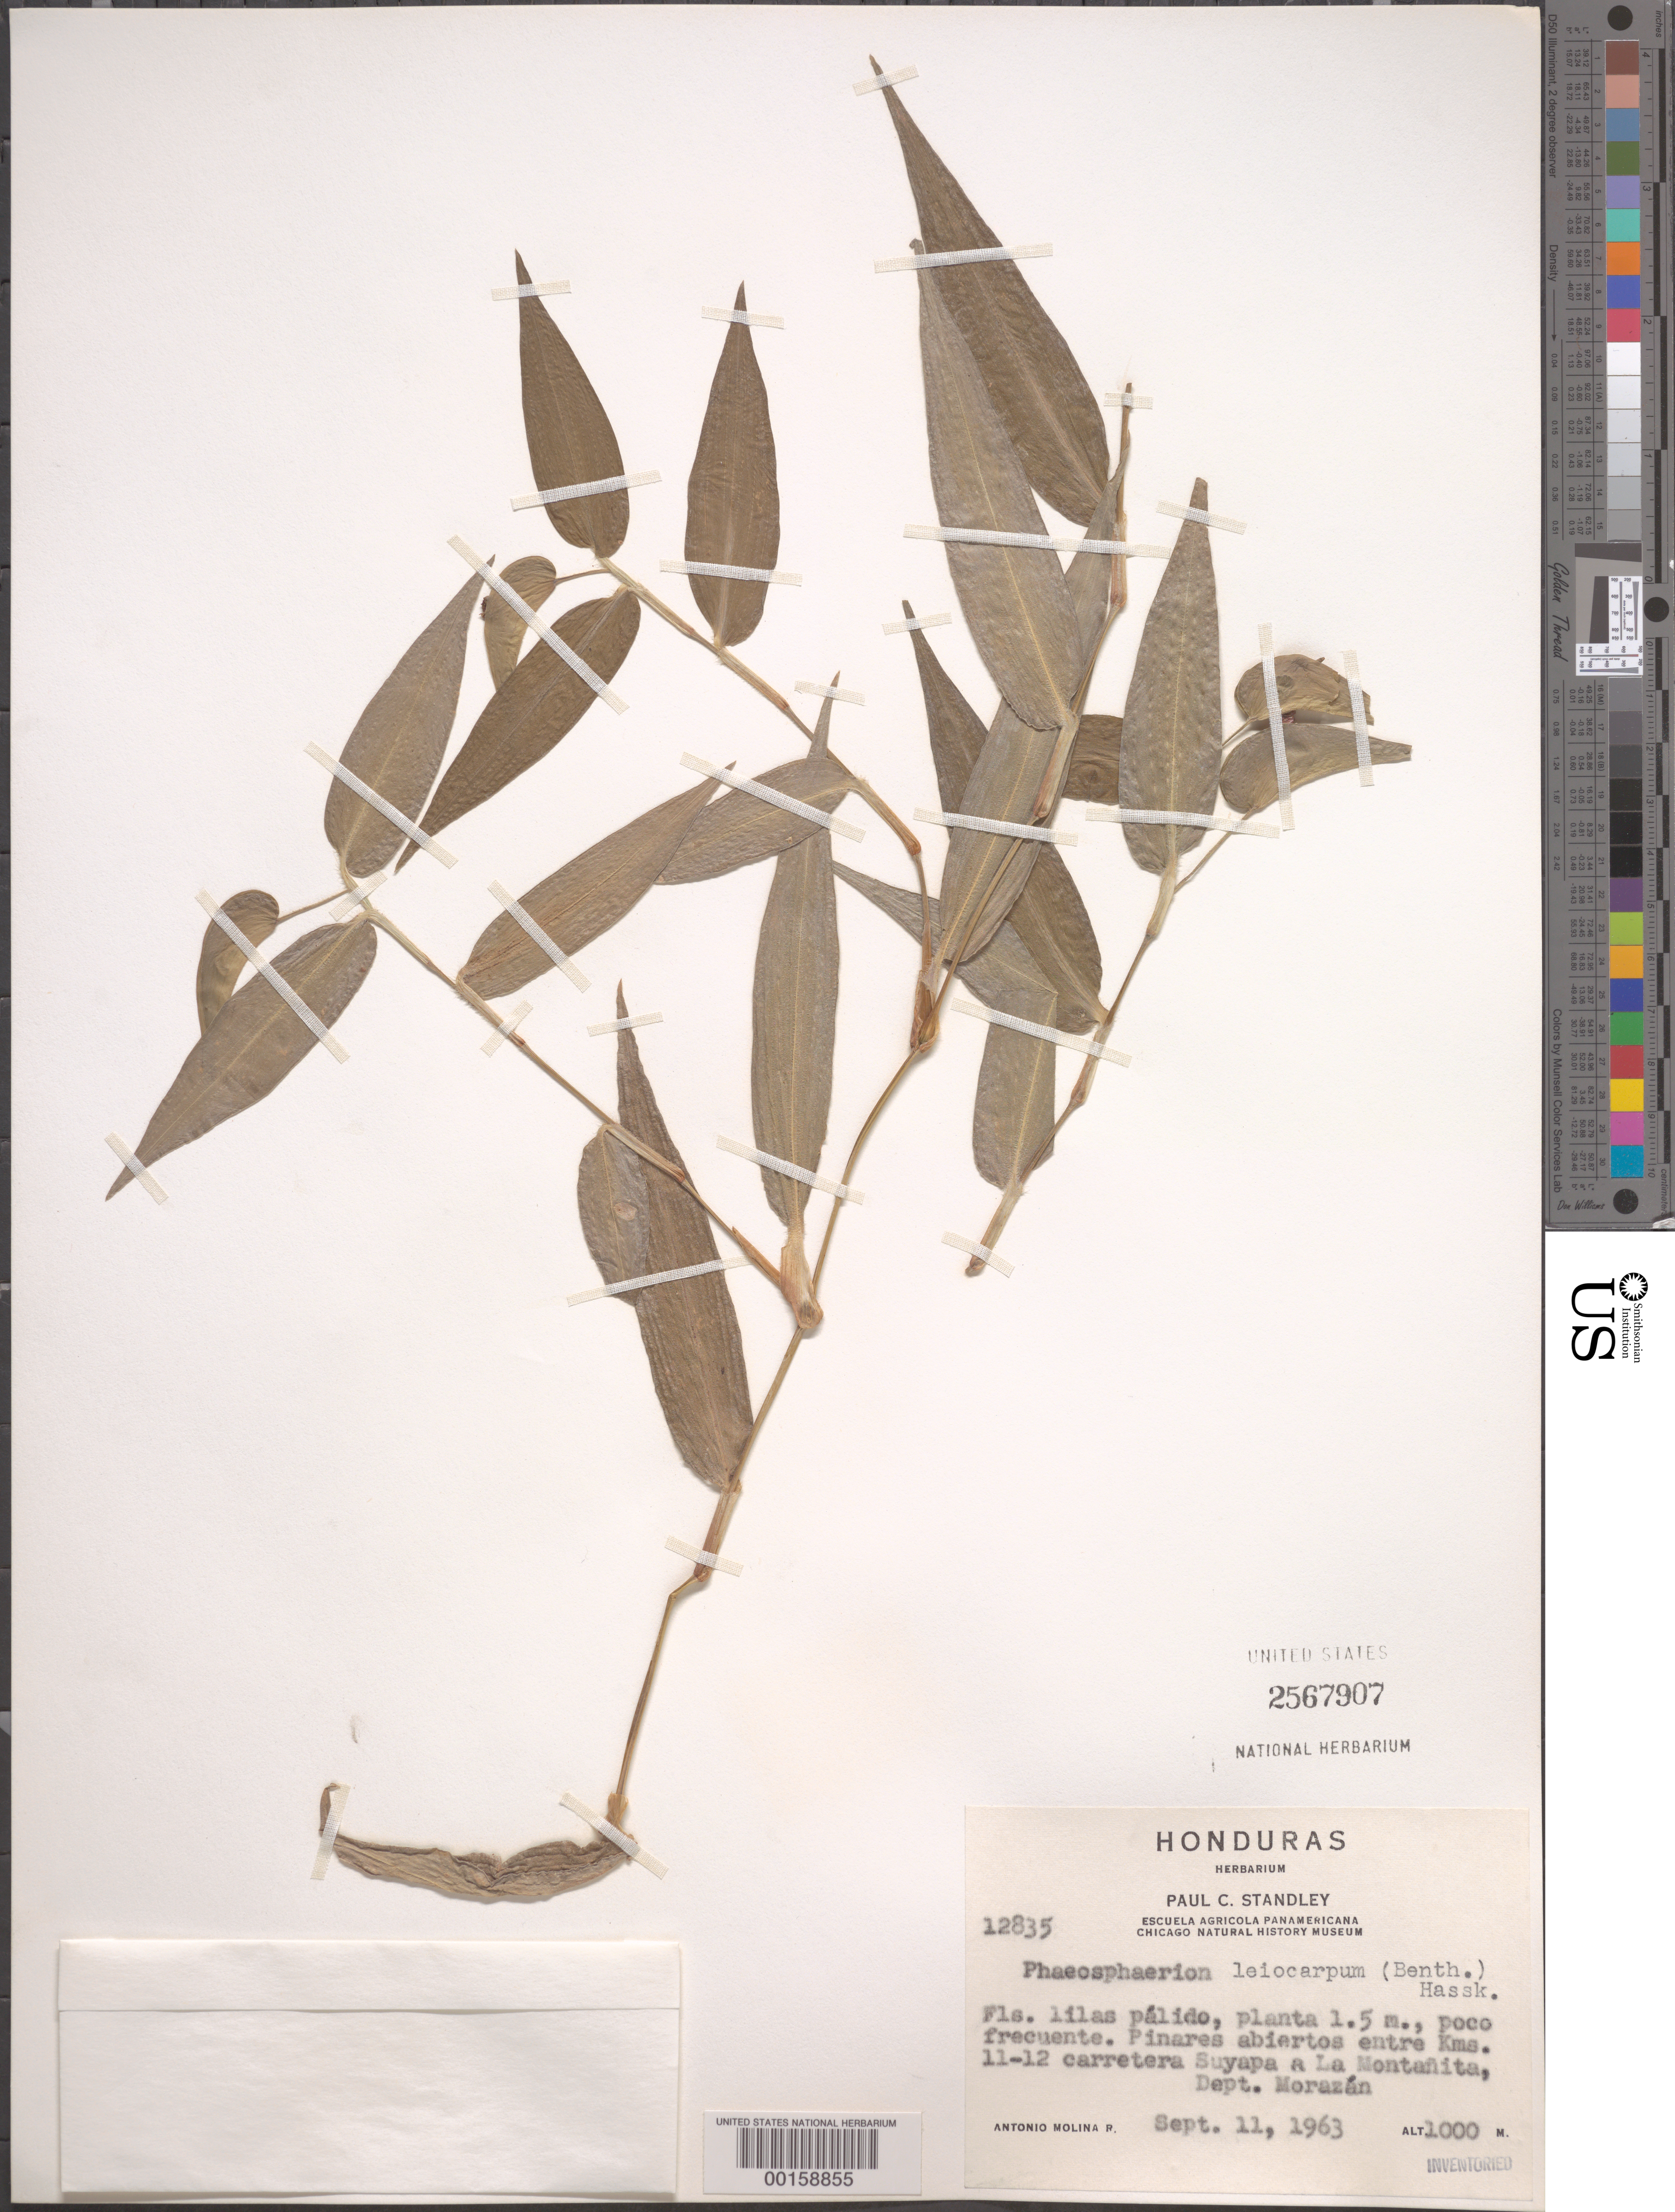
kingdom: Plantae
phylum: Tracheophyta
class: Liliopsida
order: Commelinales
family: Commelinaceae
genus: Commelina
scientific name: Commelina leiocarpa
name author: Benth.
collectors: A. Molina R.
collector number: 12835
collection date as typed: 11 Sep 1963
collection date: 1963-09-11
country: Honduras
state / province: Fco. Morazán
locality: Suyapa / La Montanita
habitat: Open forest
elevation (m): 1000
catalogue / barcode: US 2567907